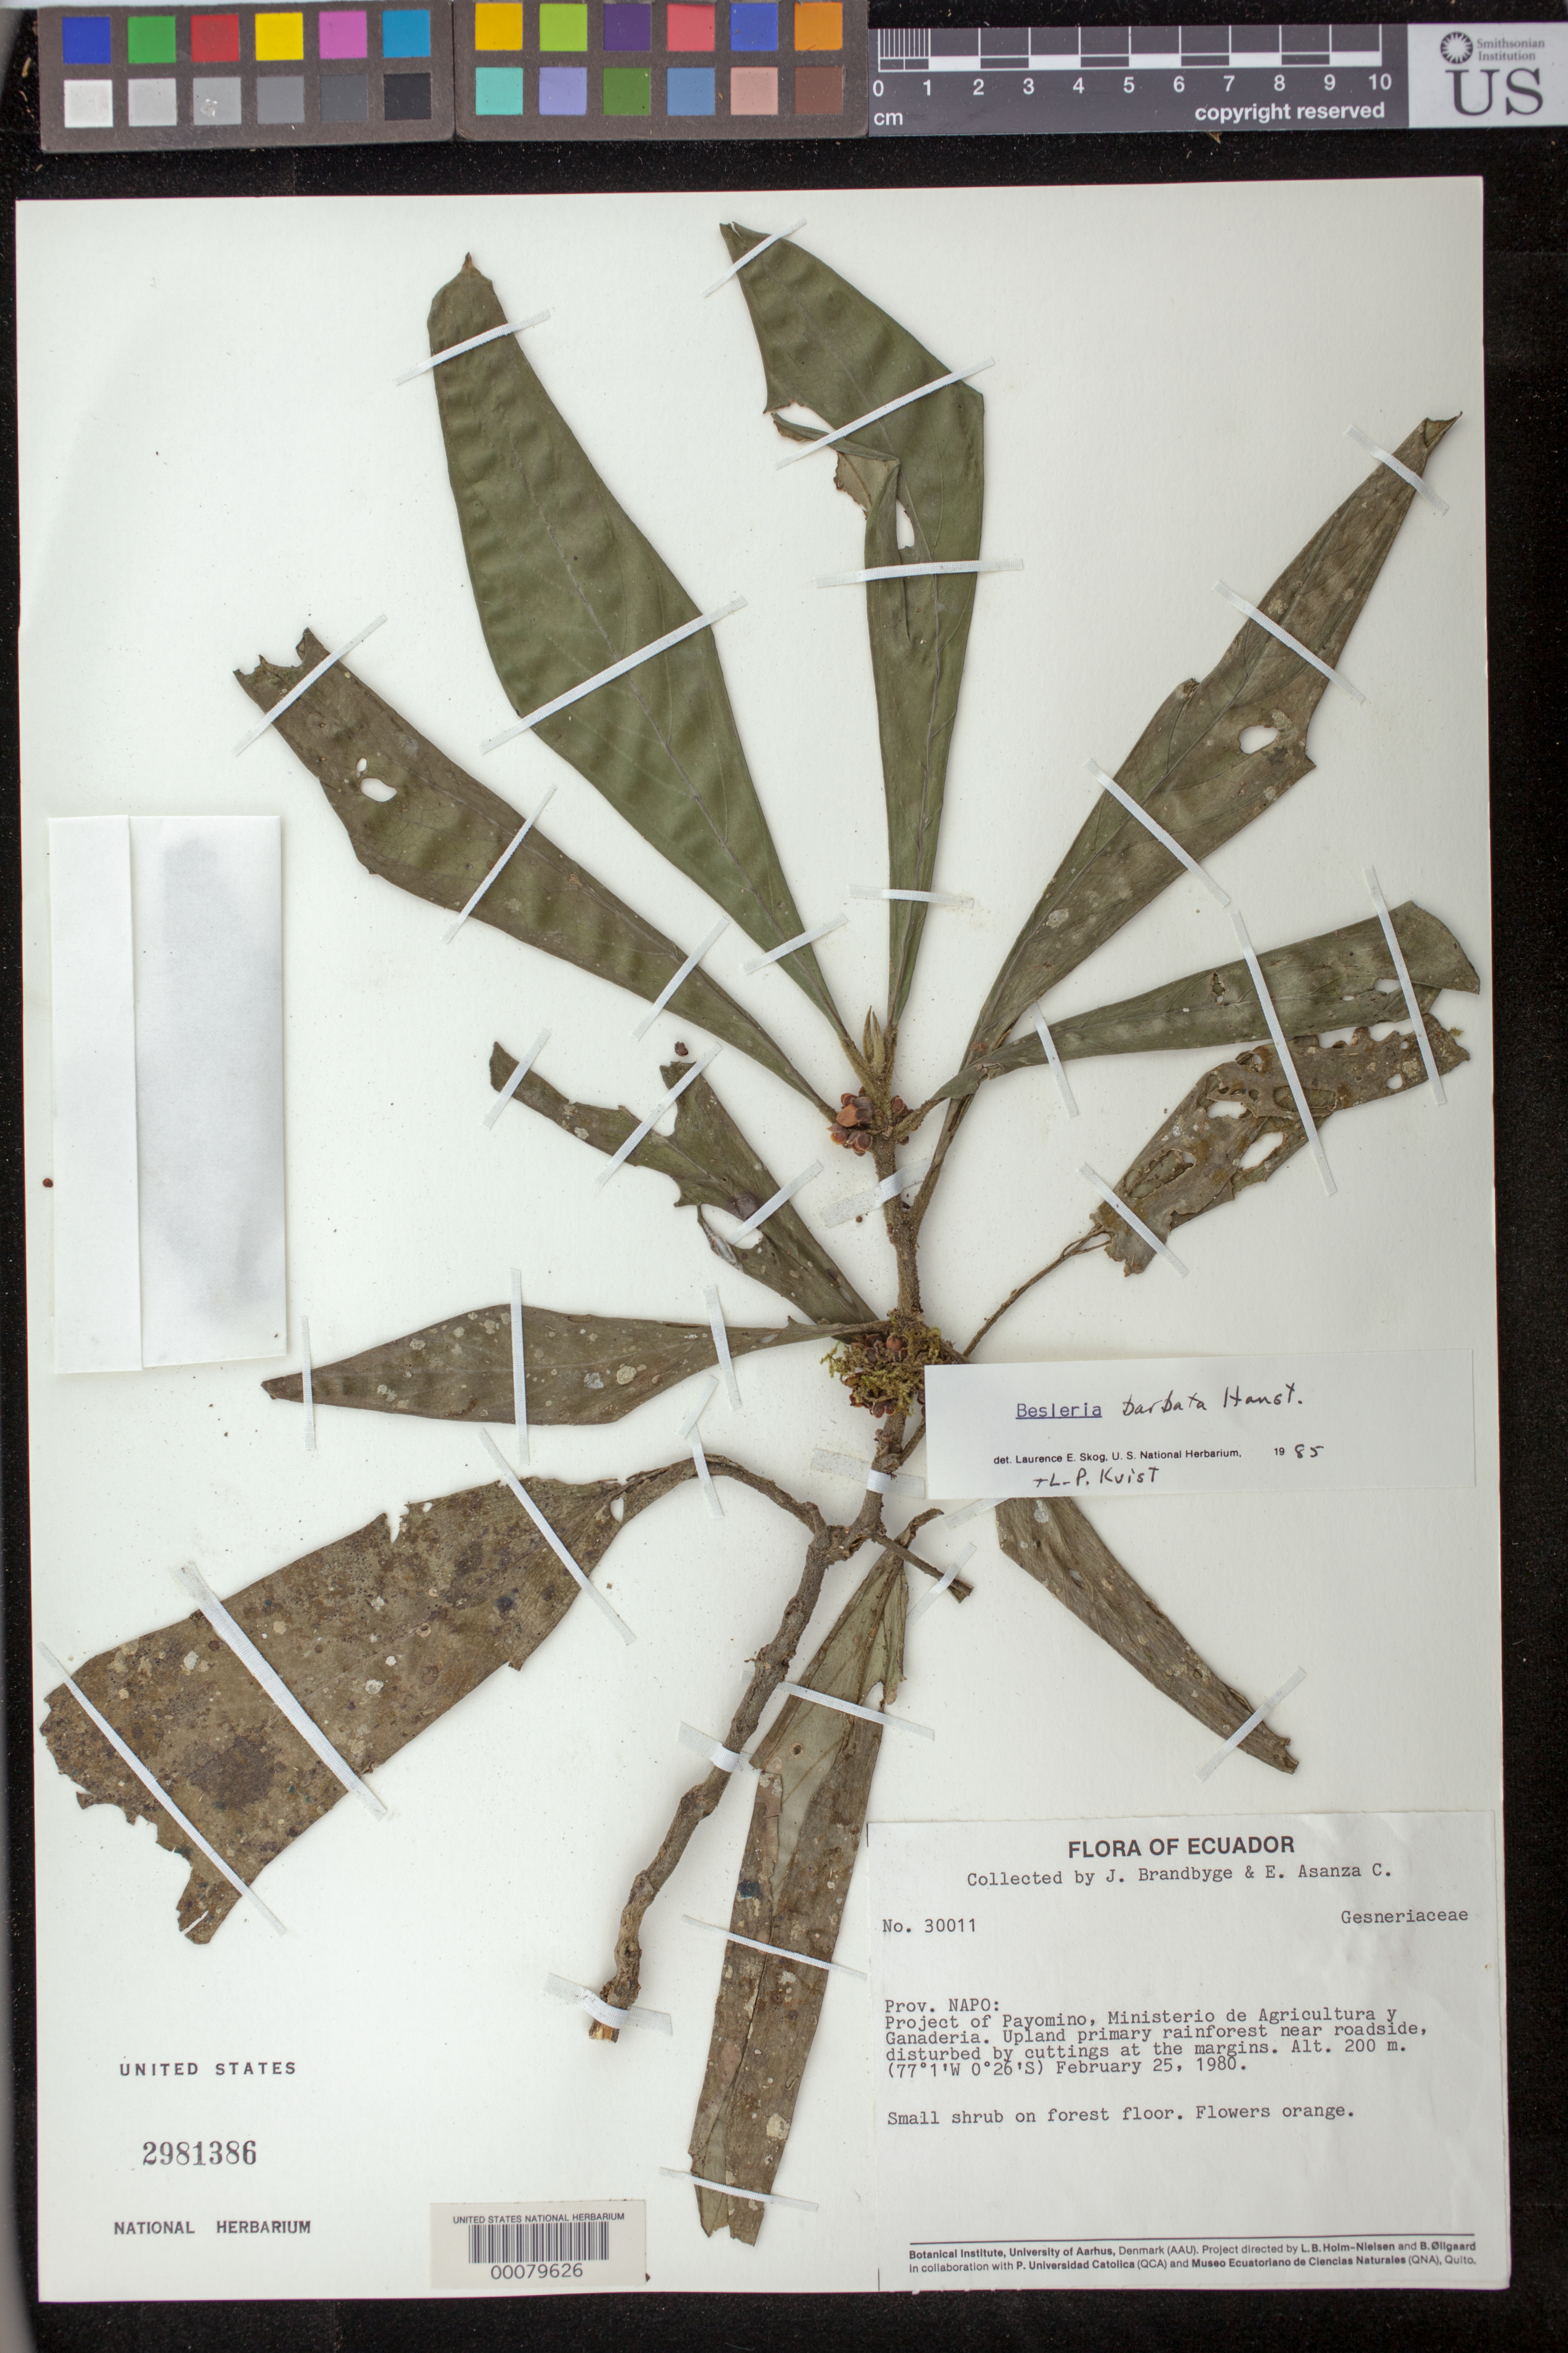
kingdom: Plantae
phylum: Tracheophyta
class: Magnoliopsida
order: Lamiales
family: Gesneriaceae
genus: Besleria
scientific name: Besleria barbata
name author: (Poepp.) Hanst.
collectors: J. Brandbyge & E. Asanza C.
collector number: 30011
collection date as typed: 25 Feb 1980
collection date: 1980-02-25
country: Ecuador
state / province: Napo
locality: Project of Payomino, Ministerio de Agricultura and Ganaderia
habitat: Upland primary rainforest near roadside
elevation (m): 200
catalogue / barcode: US 2981386